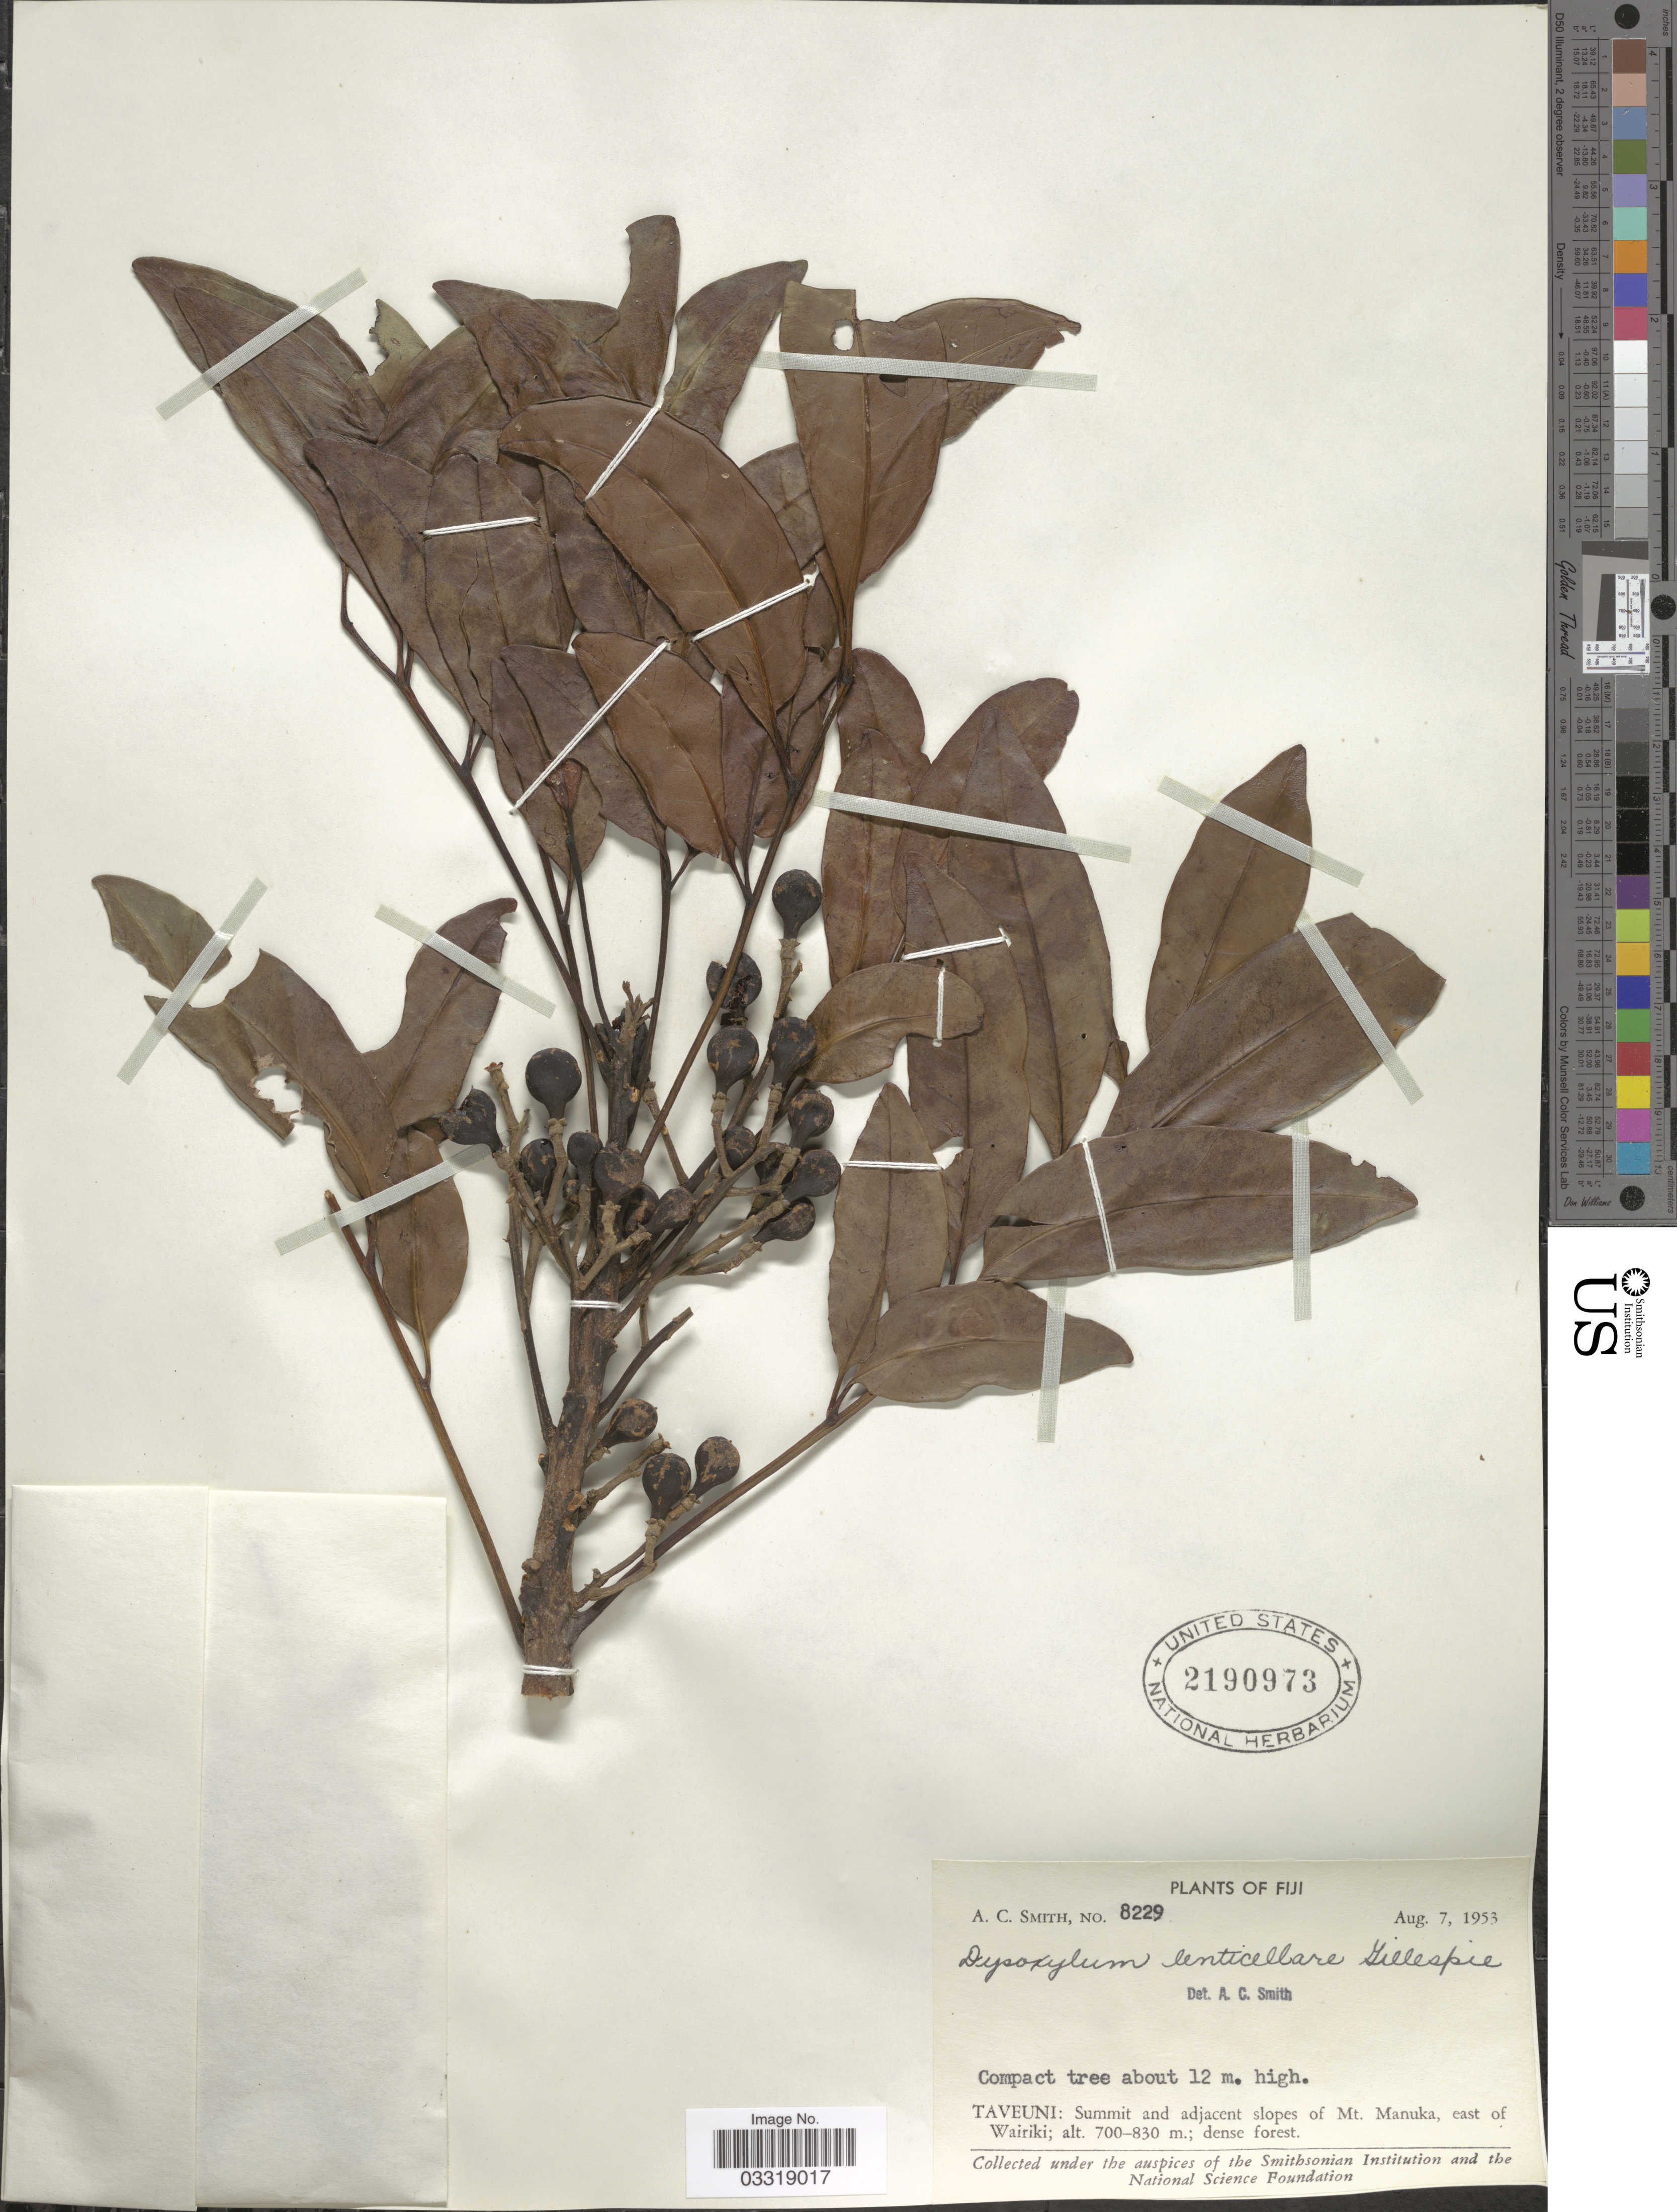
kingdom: Plantae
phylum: Tracheophyta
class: Magnoliopsida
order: Sapindales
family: Meliaceae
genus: Didymocheton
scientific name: Didymocheton lenticellaris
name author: (Gillespie) Harms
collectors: A. C. Smith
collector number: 8229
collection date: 1953-08-07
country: Fiji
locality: Taveuni: Summit and adjacent slopes of Mt. Manuka, east of Wairiki.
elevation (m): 700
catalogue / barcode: US 2190973